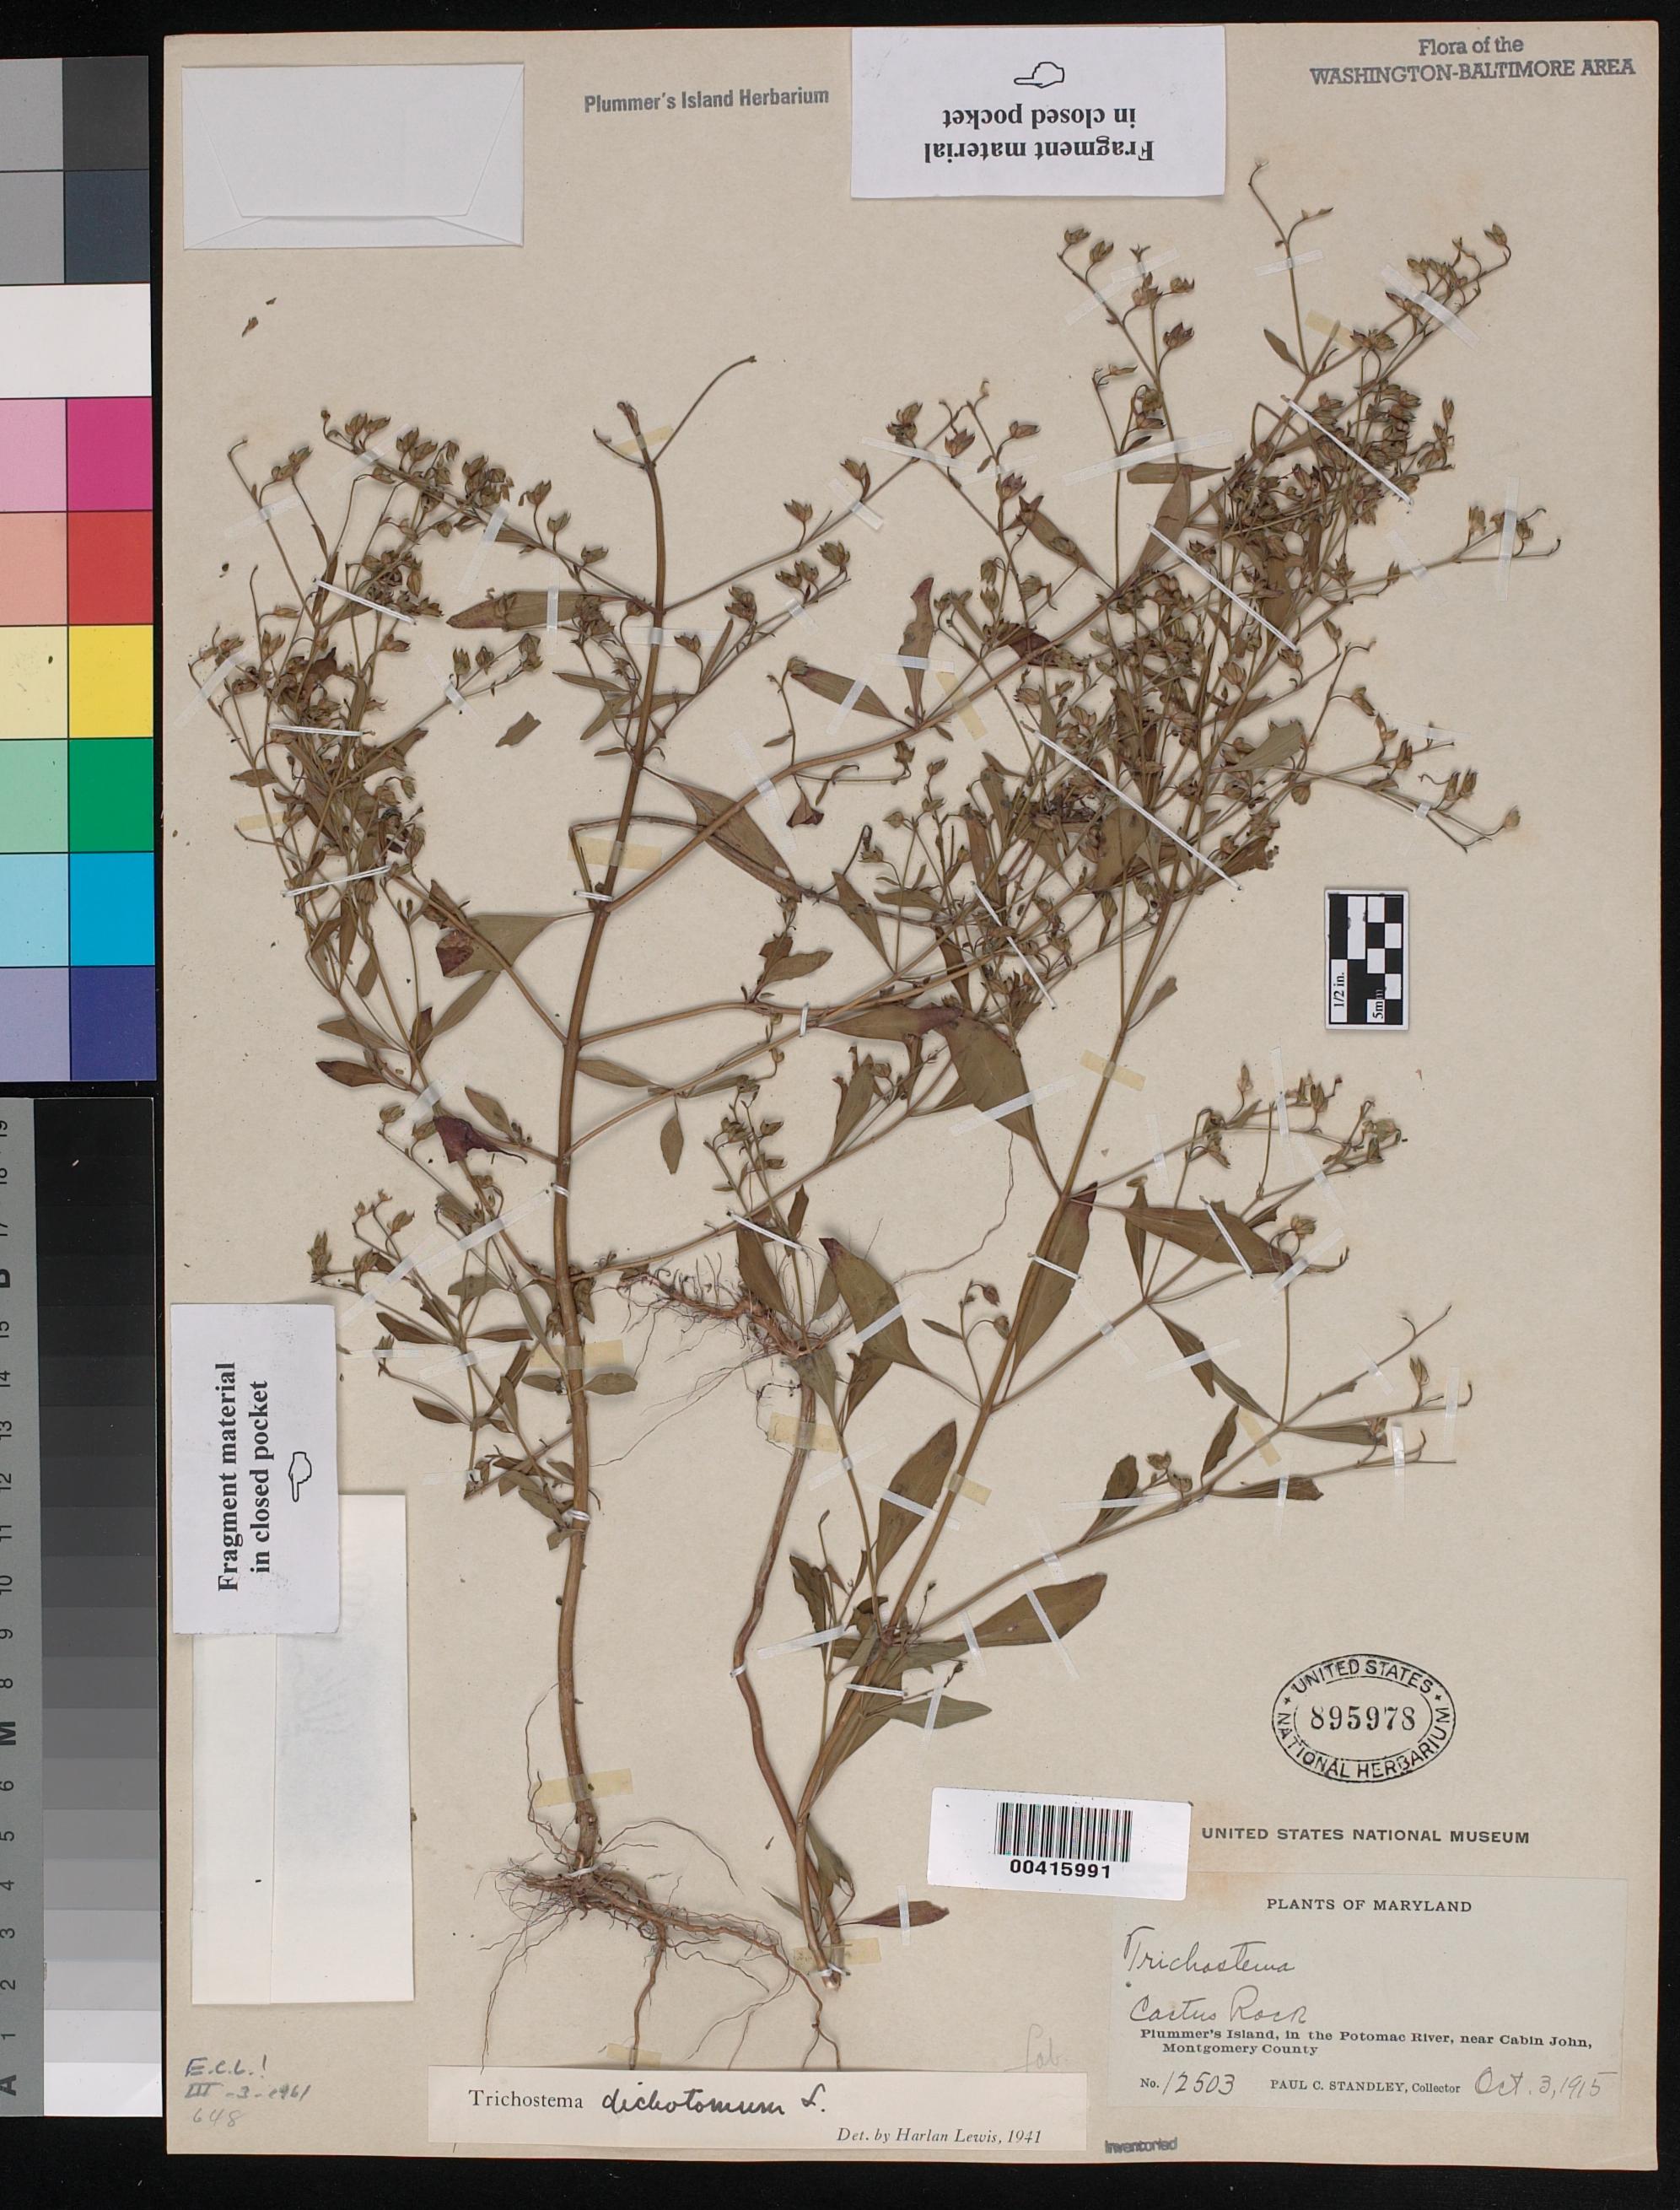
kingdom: Plantae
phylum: Tracheophyta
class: Magnoliopsida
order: Lamiales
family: Lamiaceae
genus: Trichostema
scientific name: Trichostema dichotomum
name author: L.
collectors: P. C. Standley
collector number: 12503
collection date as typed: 03 Oct 1915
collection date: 1915-10-03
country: United States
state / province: Maryland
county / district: Montgomery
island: Plummers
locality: Plummer's Island; Cactus Rock C. & O. Canal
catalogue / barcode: US 895978